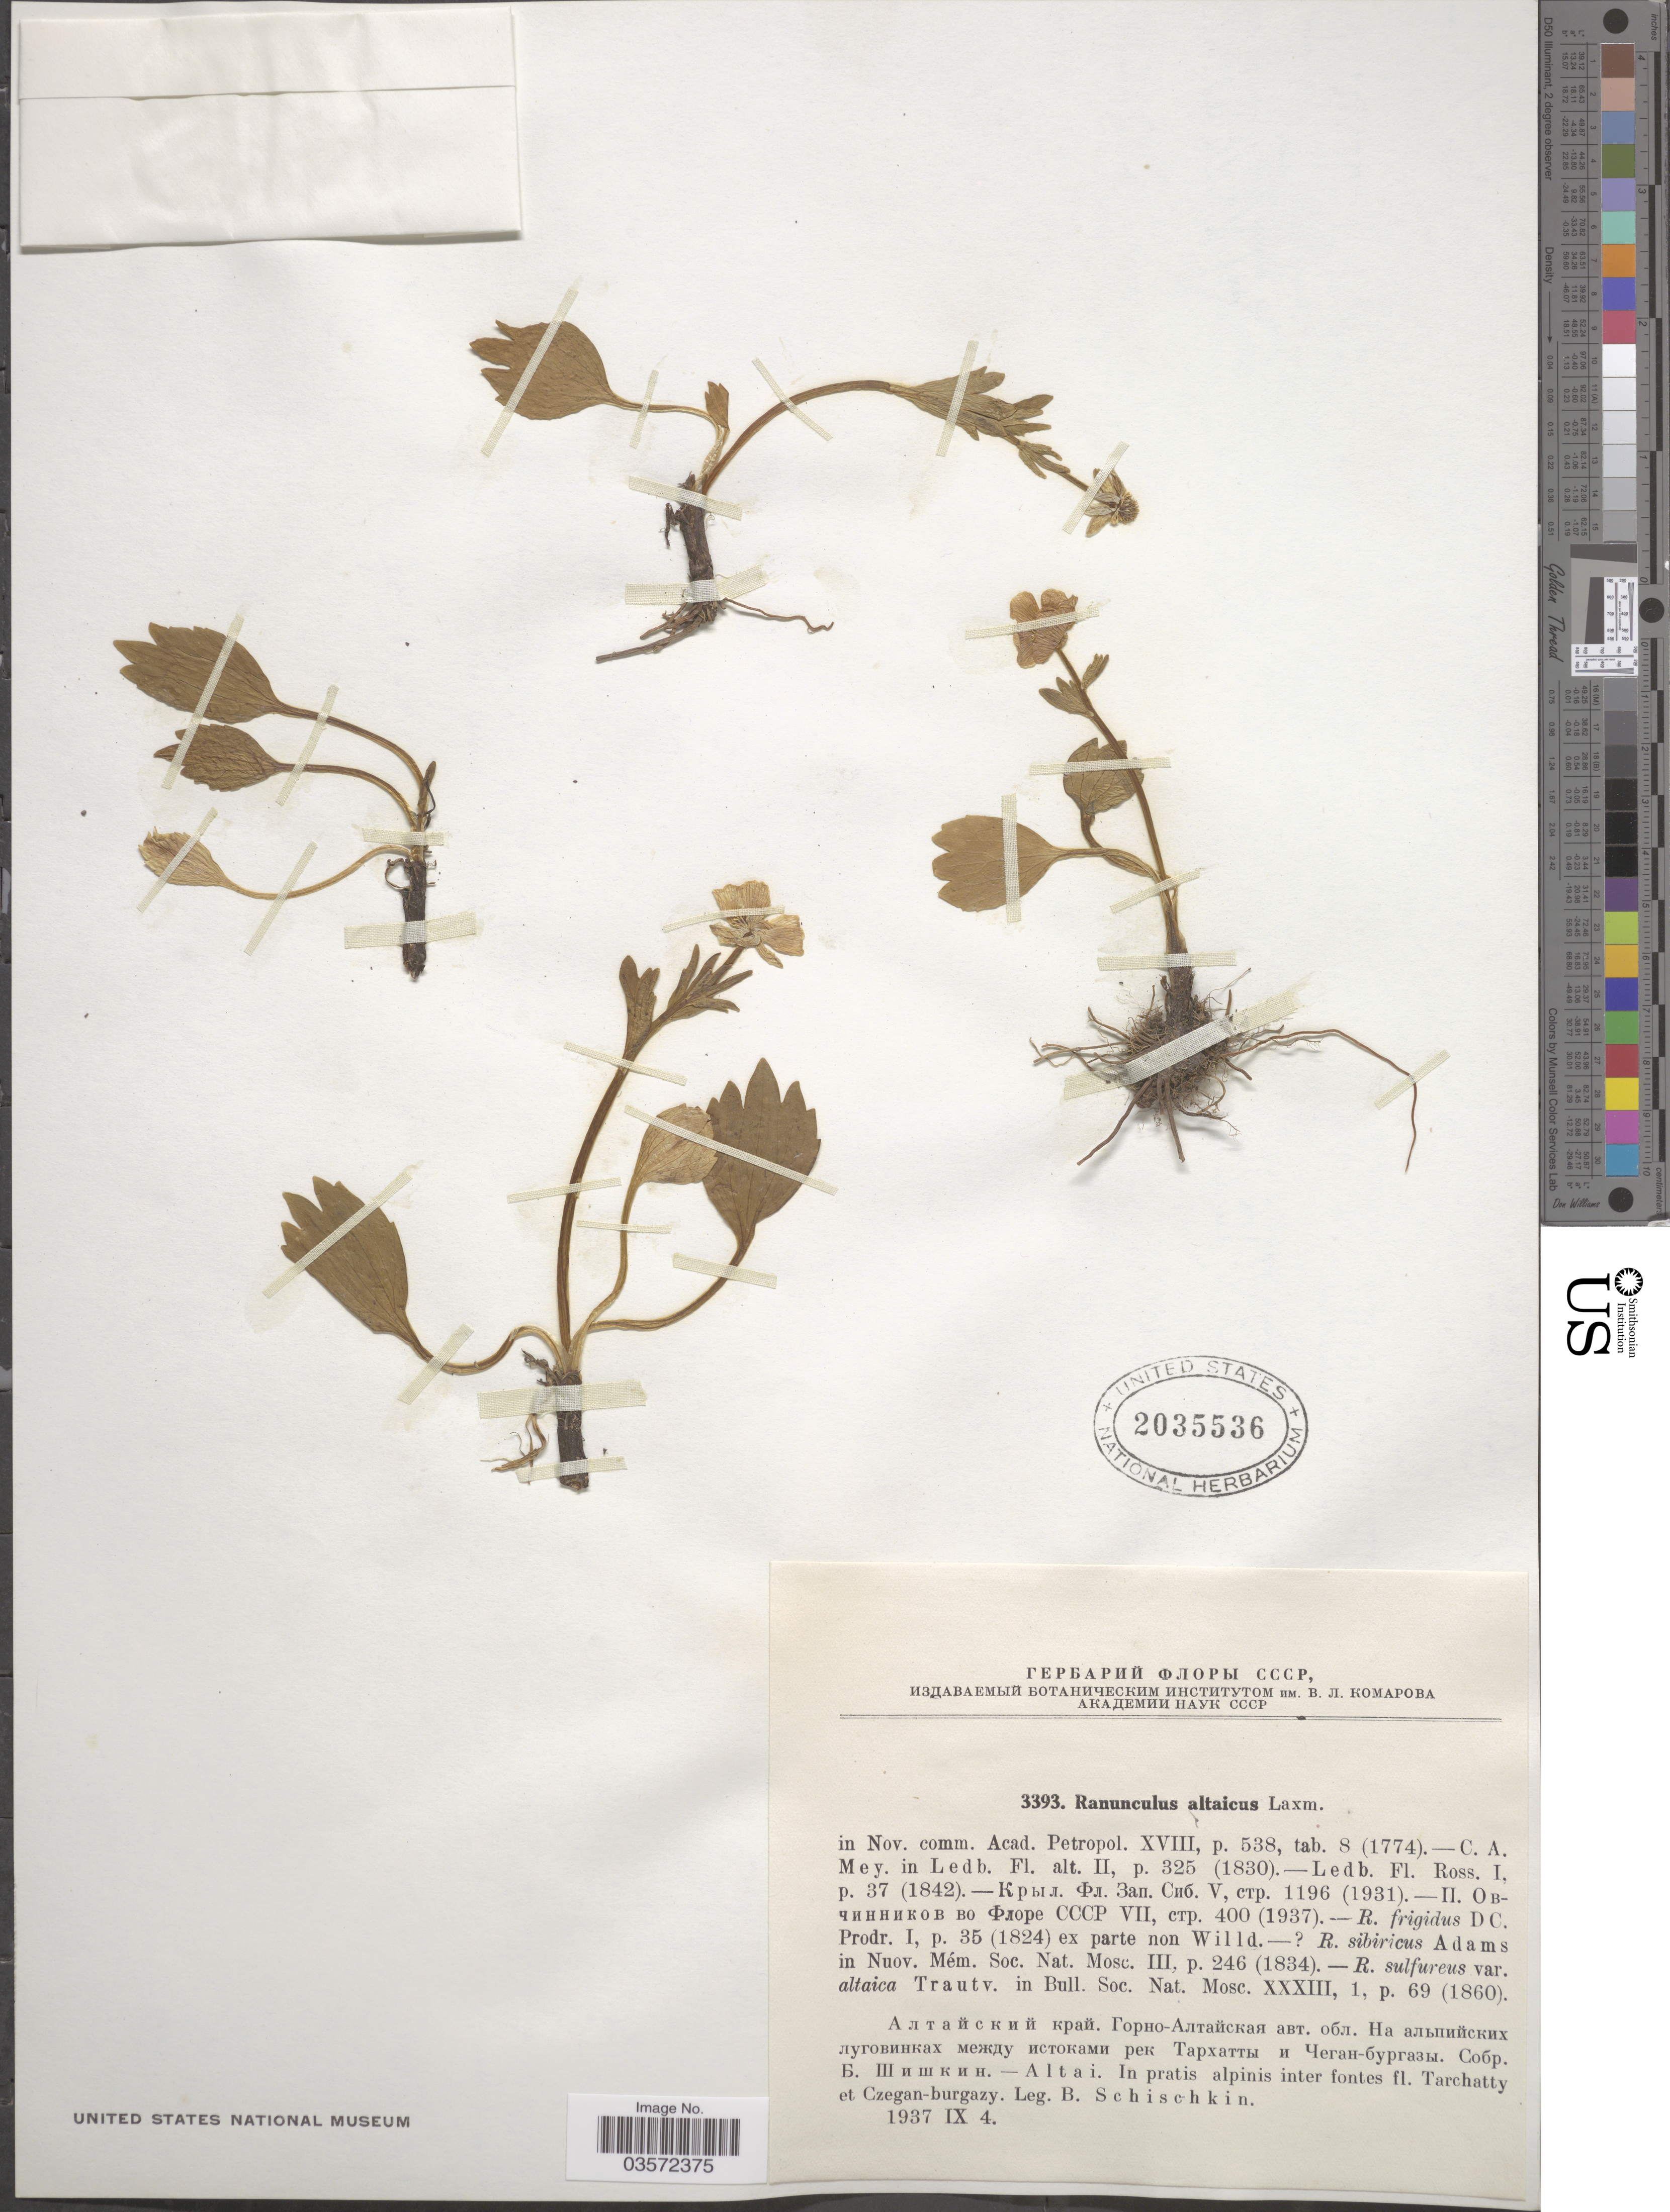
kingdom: Plantae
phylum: Tracheophyta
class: Magnoliopsida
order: Ranunculales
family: Ranunculaceae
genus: Ranunculus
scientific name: Ranunculus altaicus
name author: Laxm.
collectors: B. Schischkin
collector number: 3393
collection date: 1937-09-04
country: Russian Federation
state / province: Altai Republic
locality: Altai. In pratis alpinis inter frontes fl. Tarchatty et Czegan-burgazy.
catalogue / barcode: US 2035536